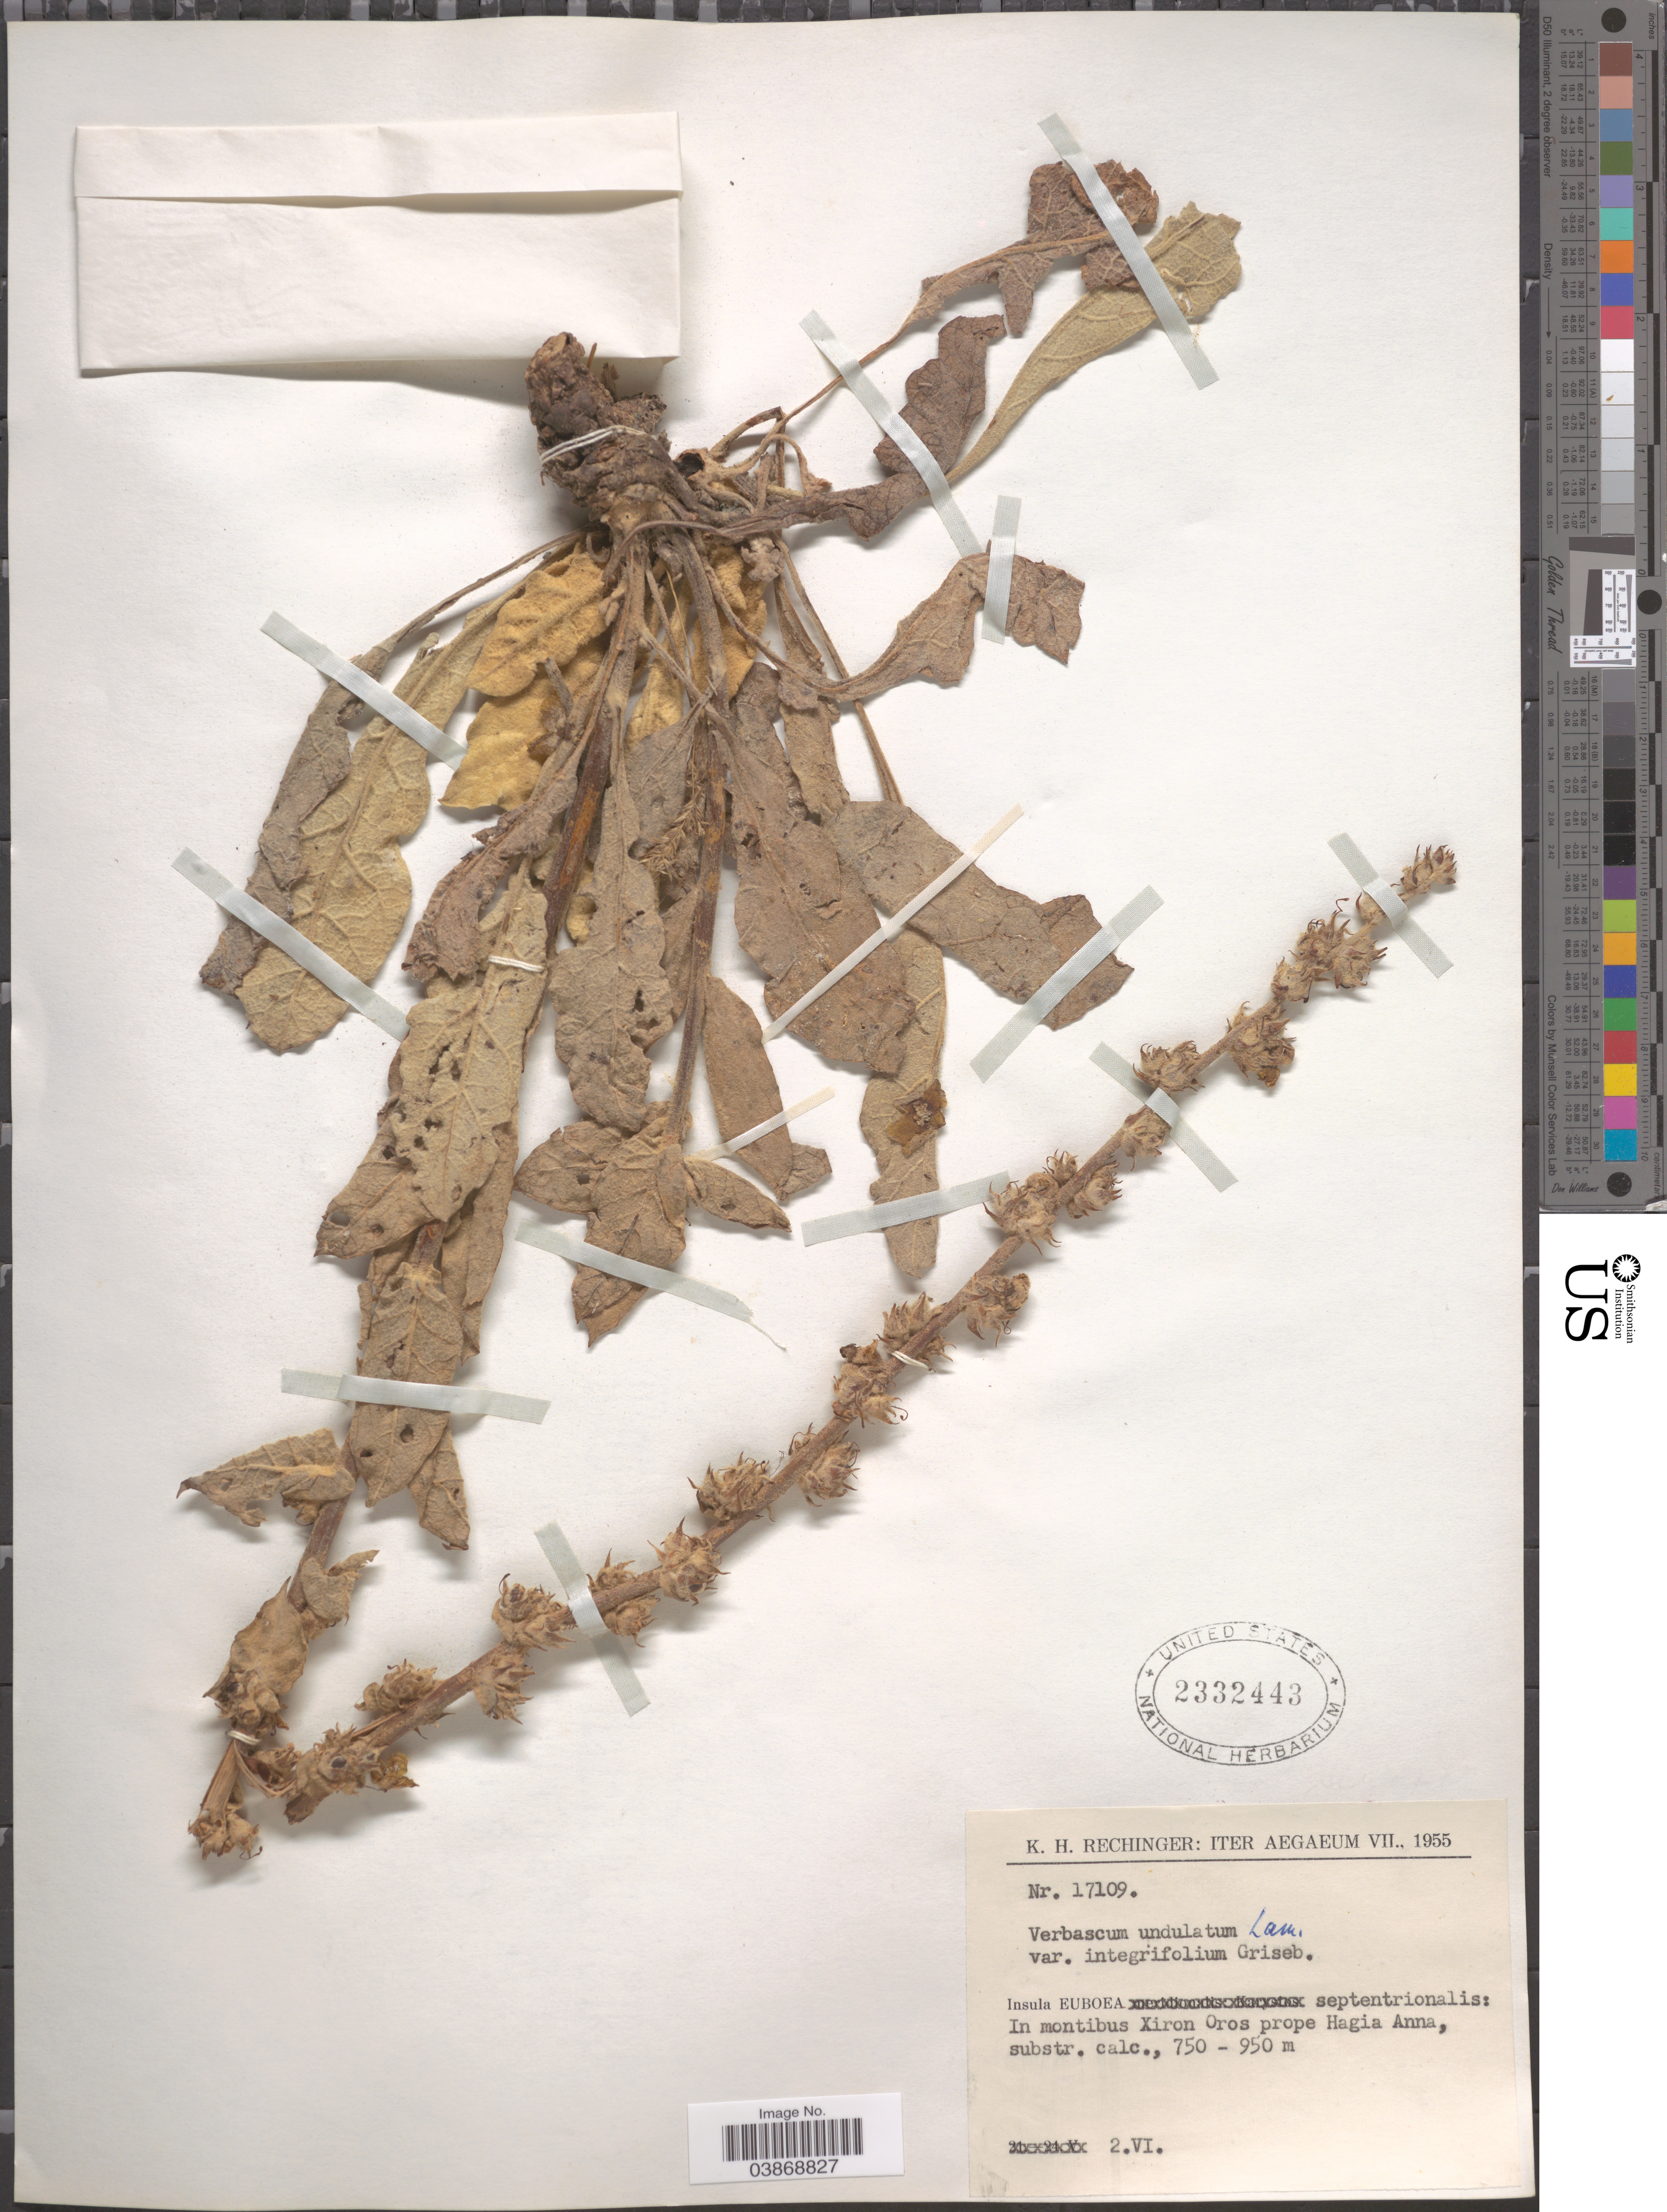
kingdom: Plantae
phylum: Tracheophyta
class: Magnoliopsida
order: Lamiales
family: Scrophulariaceae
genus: Verbascum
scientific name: Verbascum undulatum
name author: Lam.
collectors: K. H. Rechinger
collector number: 17109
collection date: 1955-06-02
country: Greece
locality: Aegaeum. Insula Euboea septentrionalis: In montibus Xiron Oros prope Hagia Anna, substr. calc.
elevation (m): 750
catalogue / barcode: US 2332443